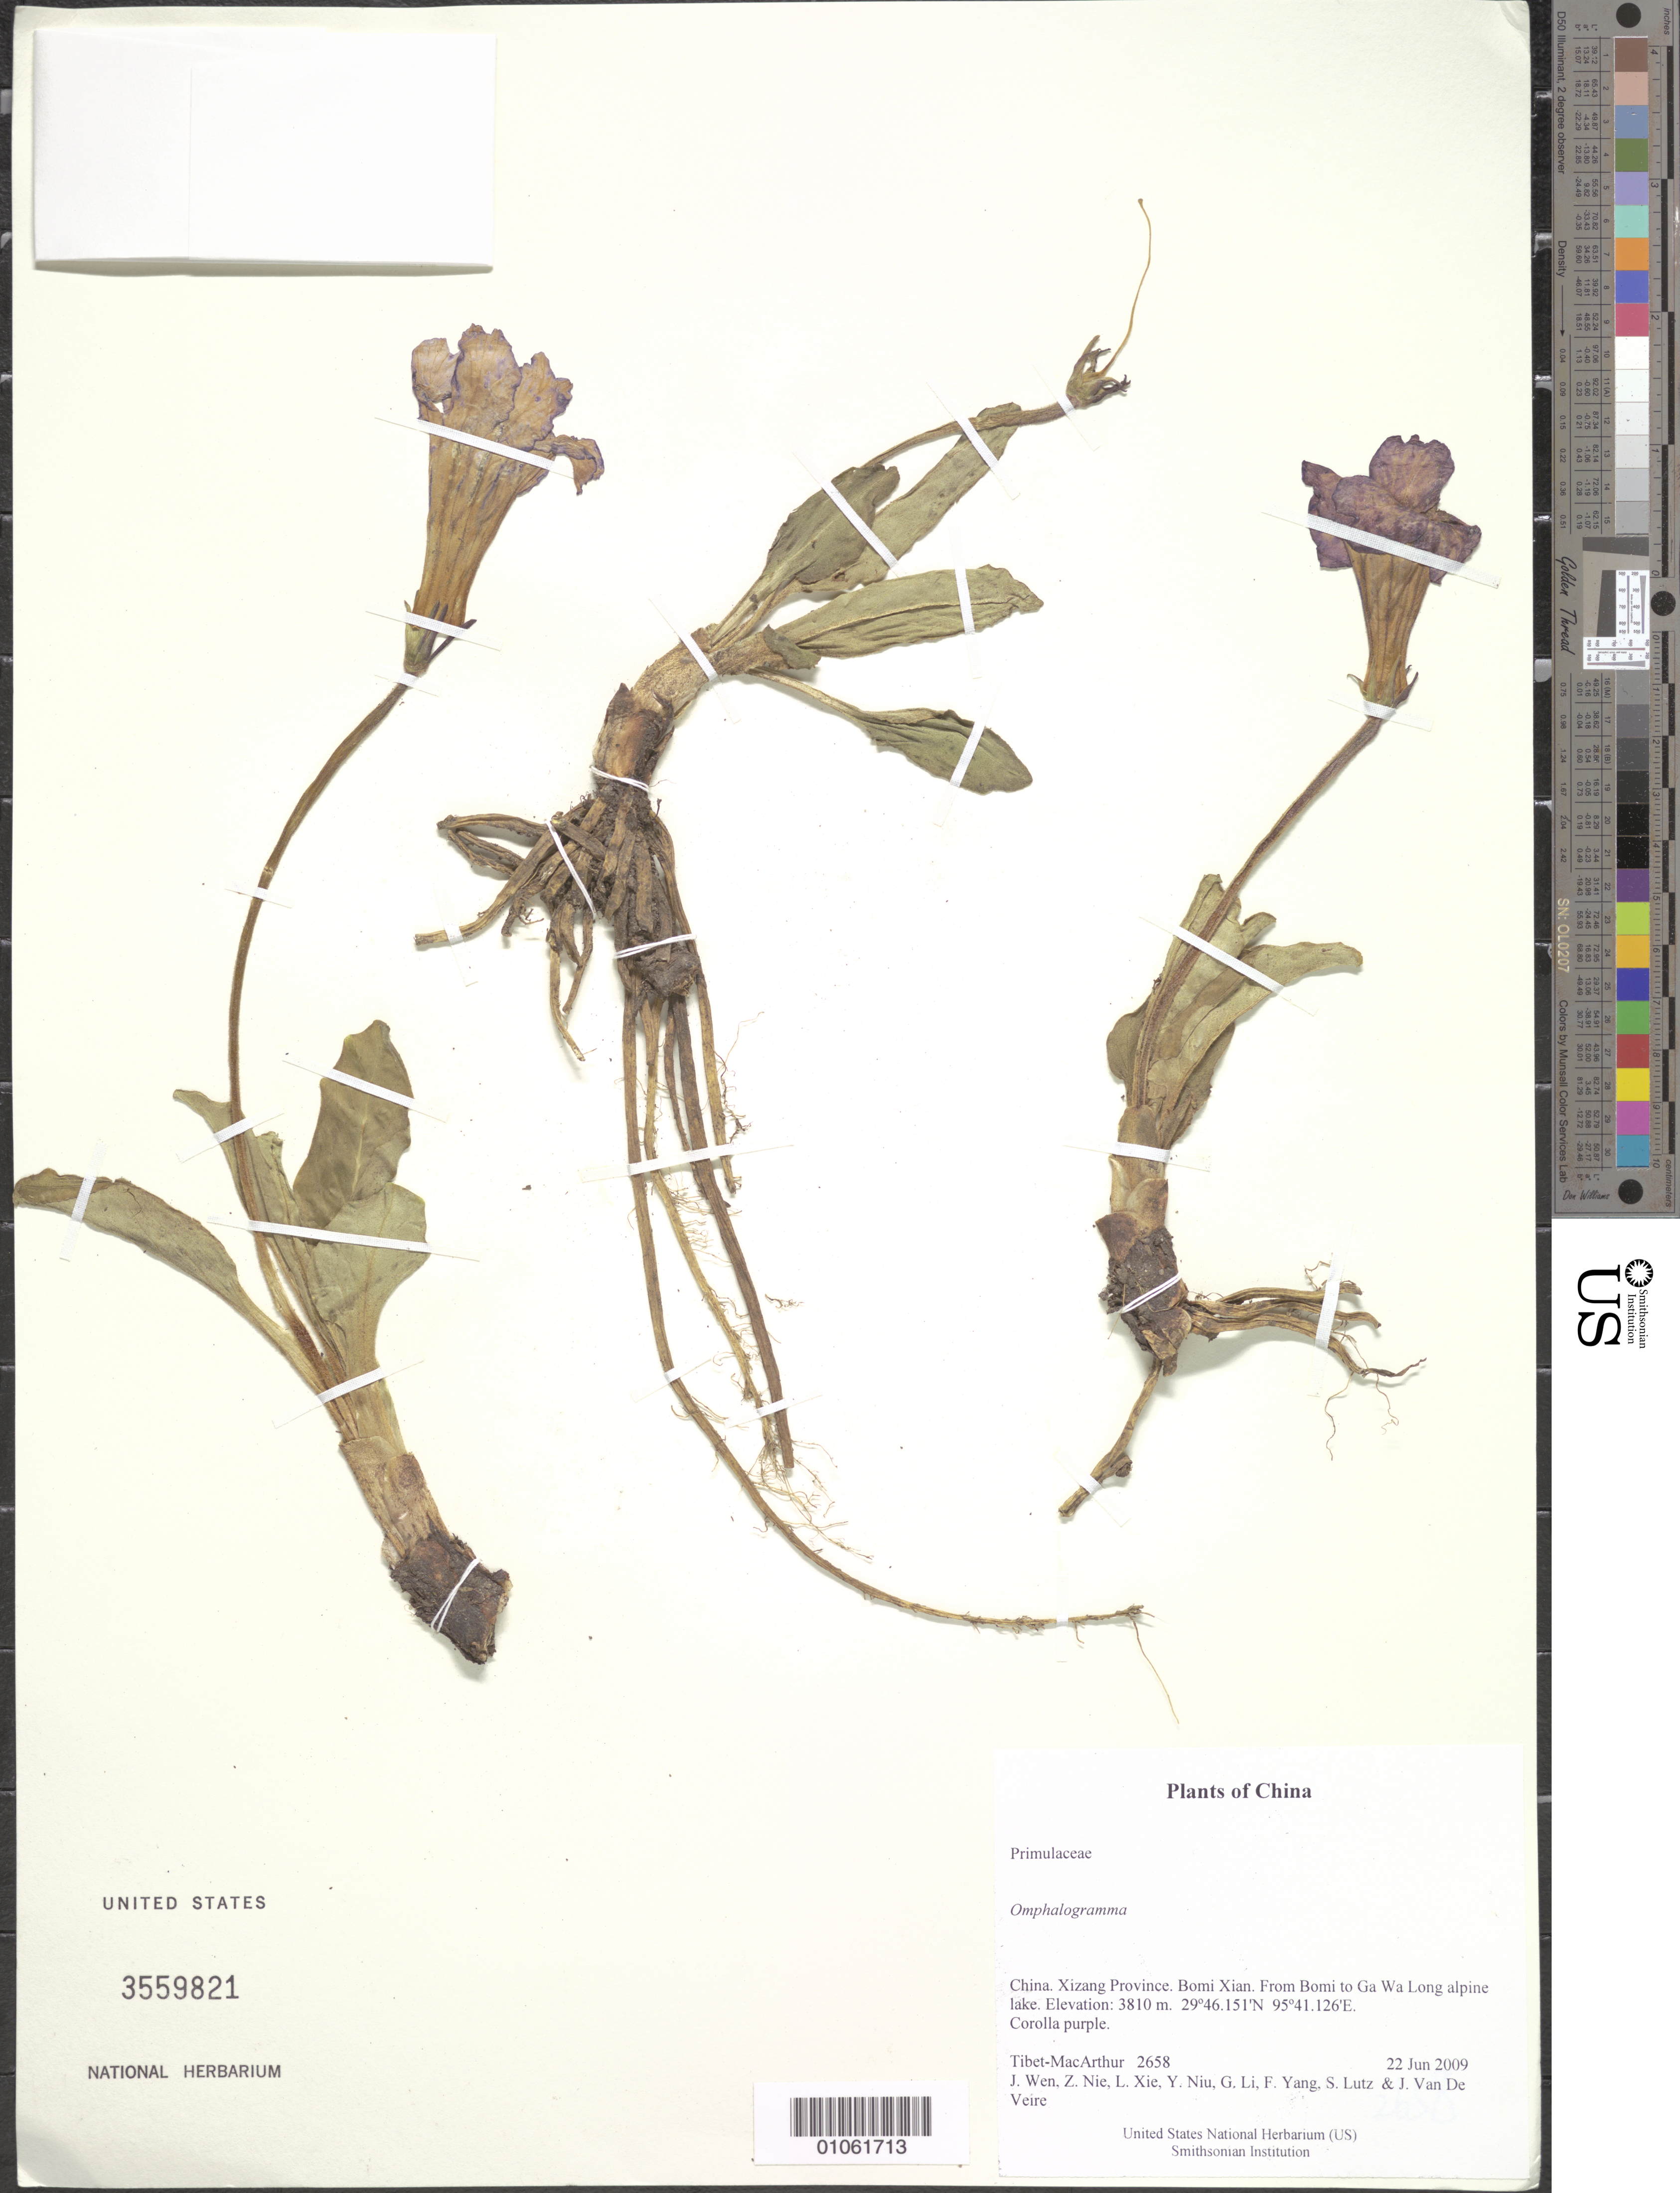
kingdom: Plantae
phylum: Tracheophyta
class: Magnoliopsida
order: Ericales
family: Primulaceae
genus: Omphalogramma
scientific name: Omphalogramma sp.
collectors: Tibet-MacArthur, J. Wen, Z. Nie, L. Xie, Y. Niu, G. Li, F. Yang, S. Lutz & J. Van De Veire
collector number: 2658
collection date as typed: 22 Jun 2009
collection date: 2009-06-22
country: China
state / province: Xizang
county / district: Bomi Xian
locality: From Bomi to Ga Wa Long alpine lake.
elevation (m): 3810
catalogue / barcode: US 3559821